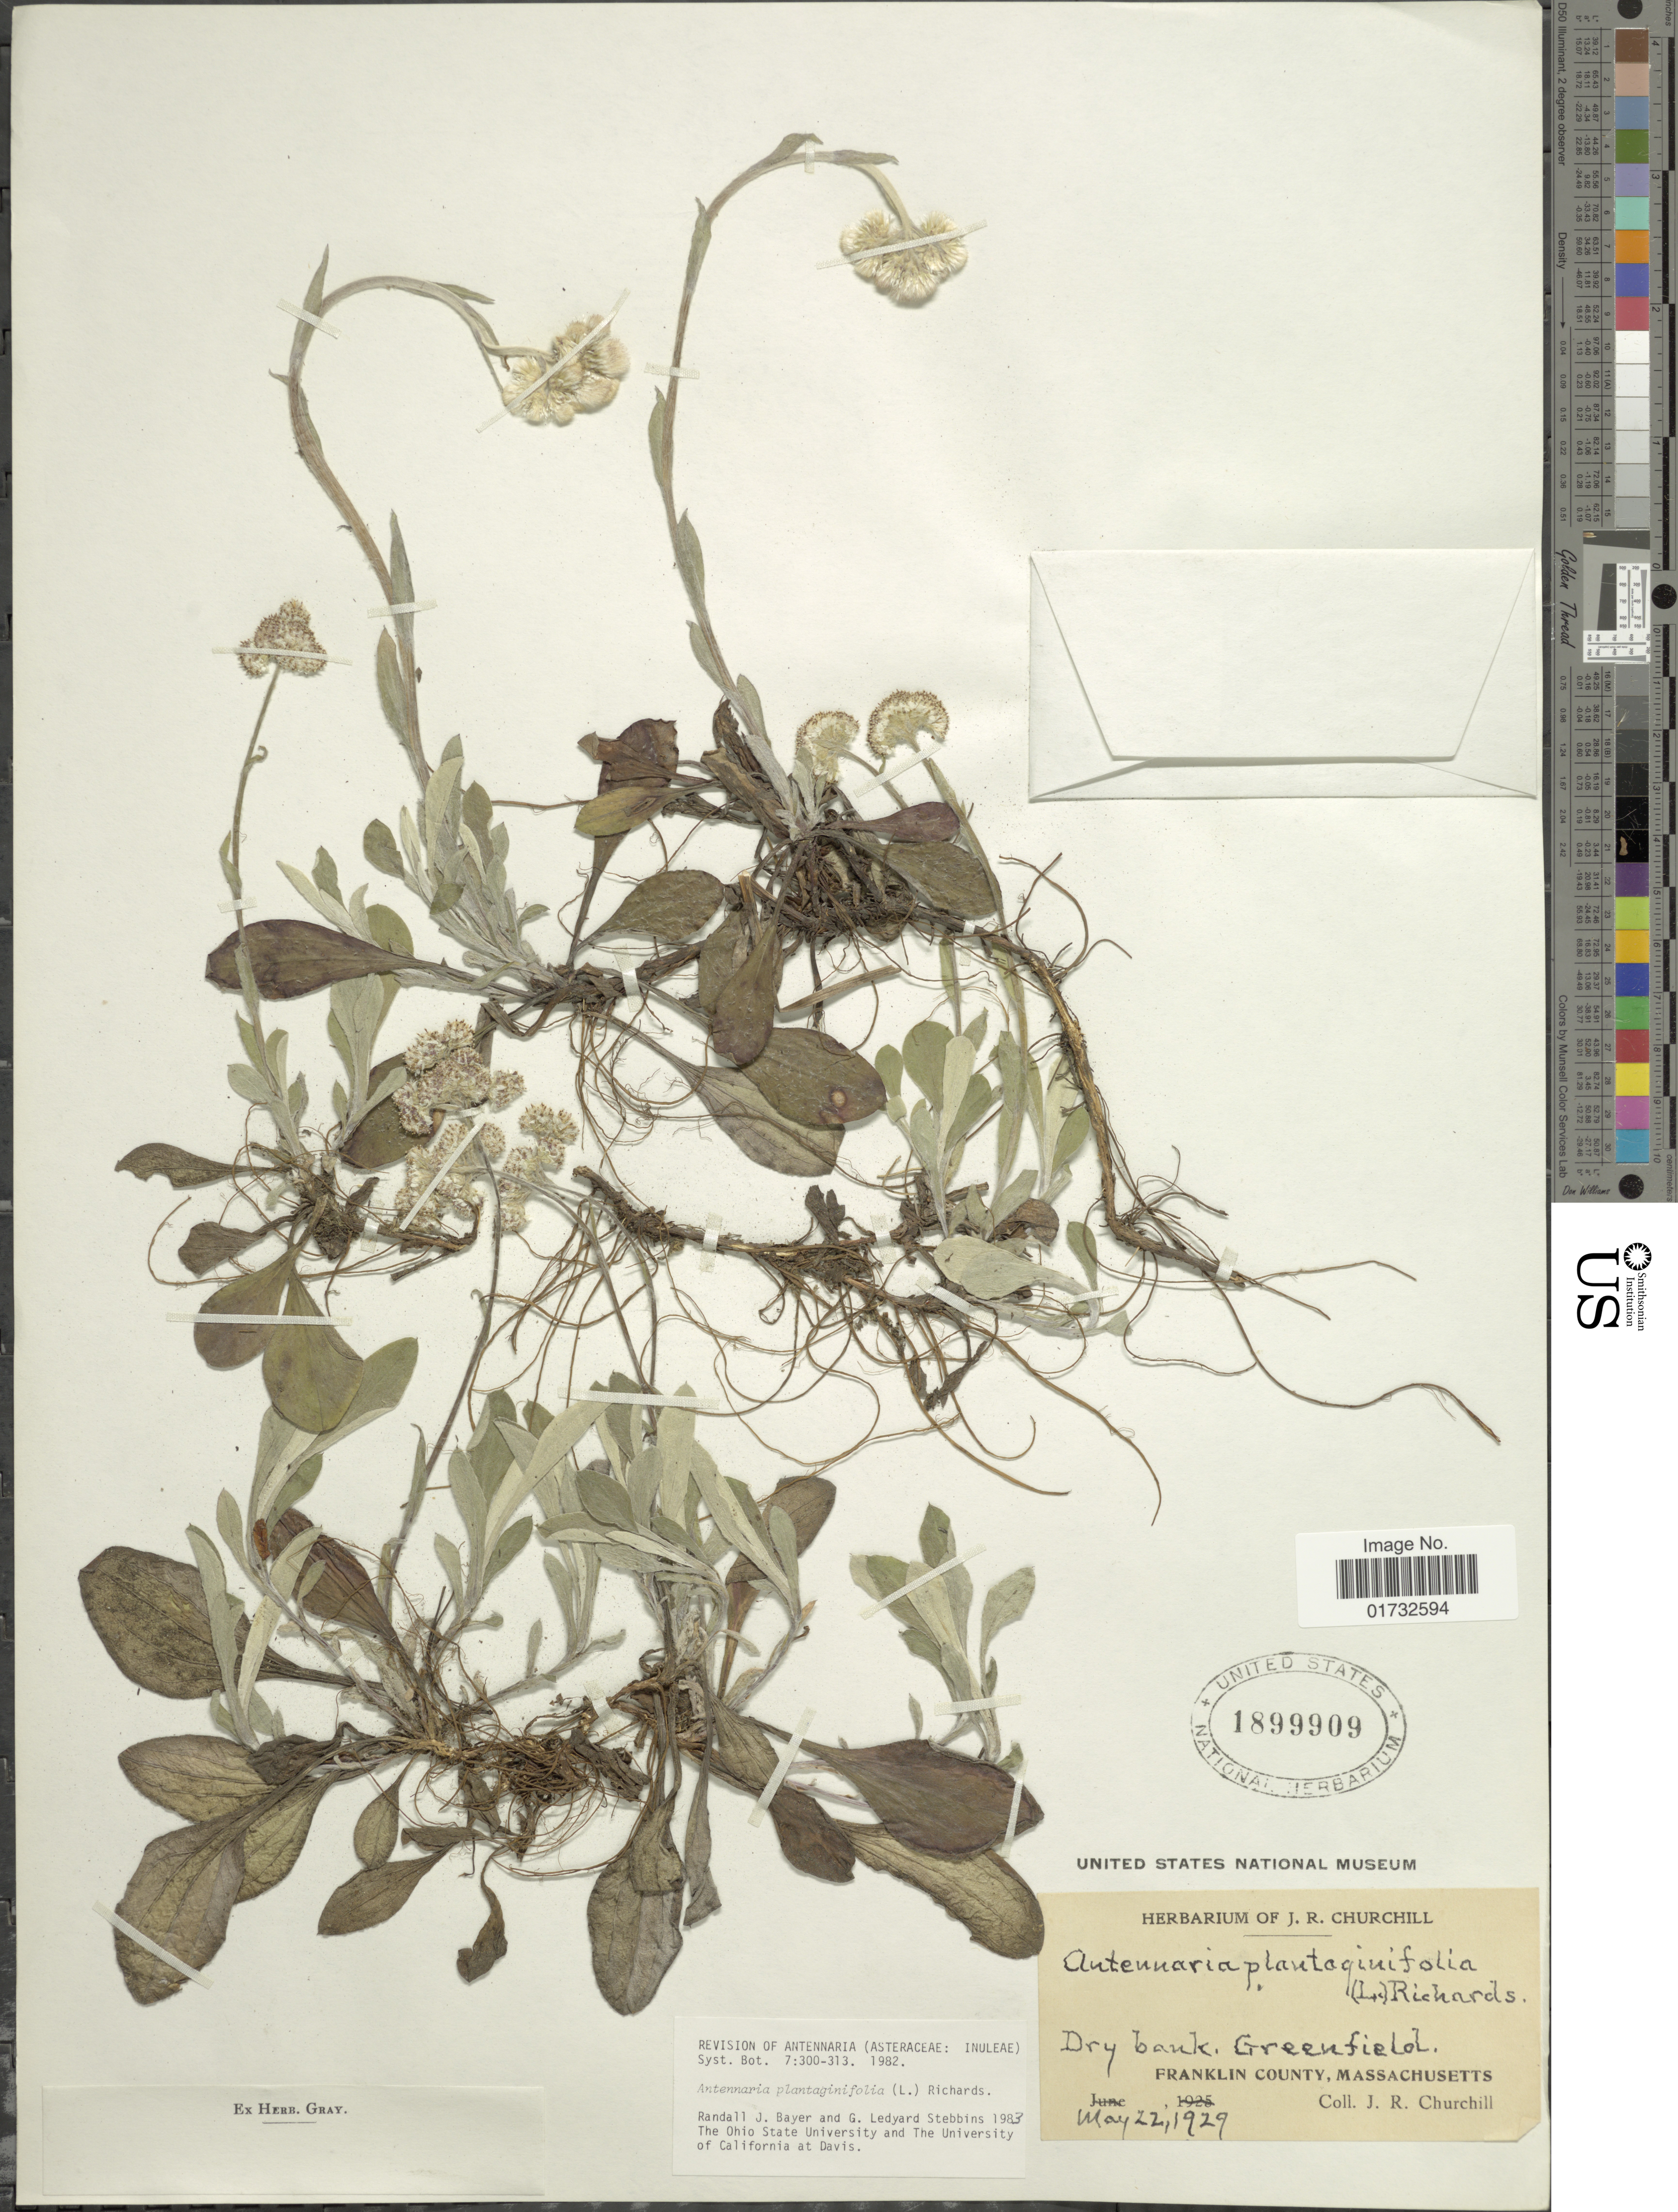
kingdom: Plantae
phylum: Tracheophyta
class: Magnoliopsida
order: Asterales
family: Asteraceae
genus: Antennaria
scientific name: Antennaria plantaginifolia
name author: (L.) Richardson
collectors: J. Churchill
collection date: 1929-05-22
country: United States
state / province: Massachusetts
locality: Greenfield. Franklin County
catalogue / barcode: US 1899909